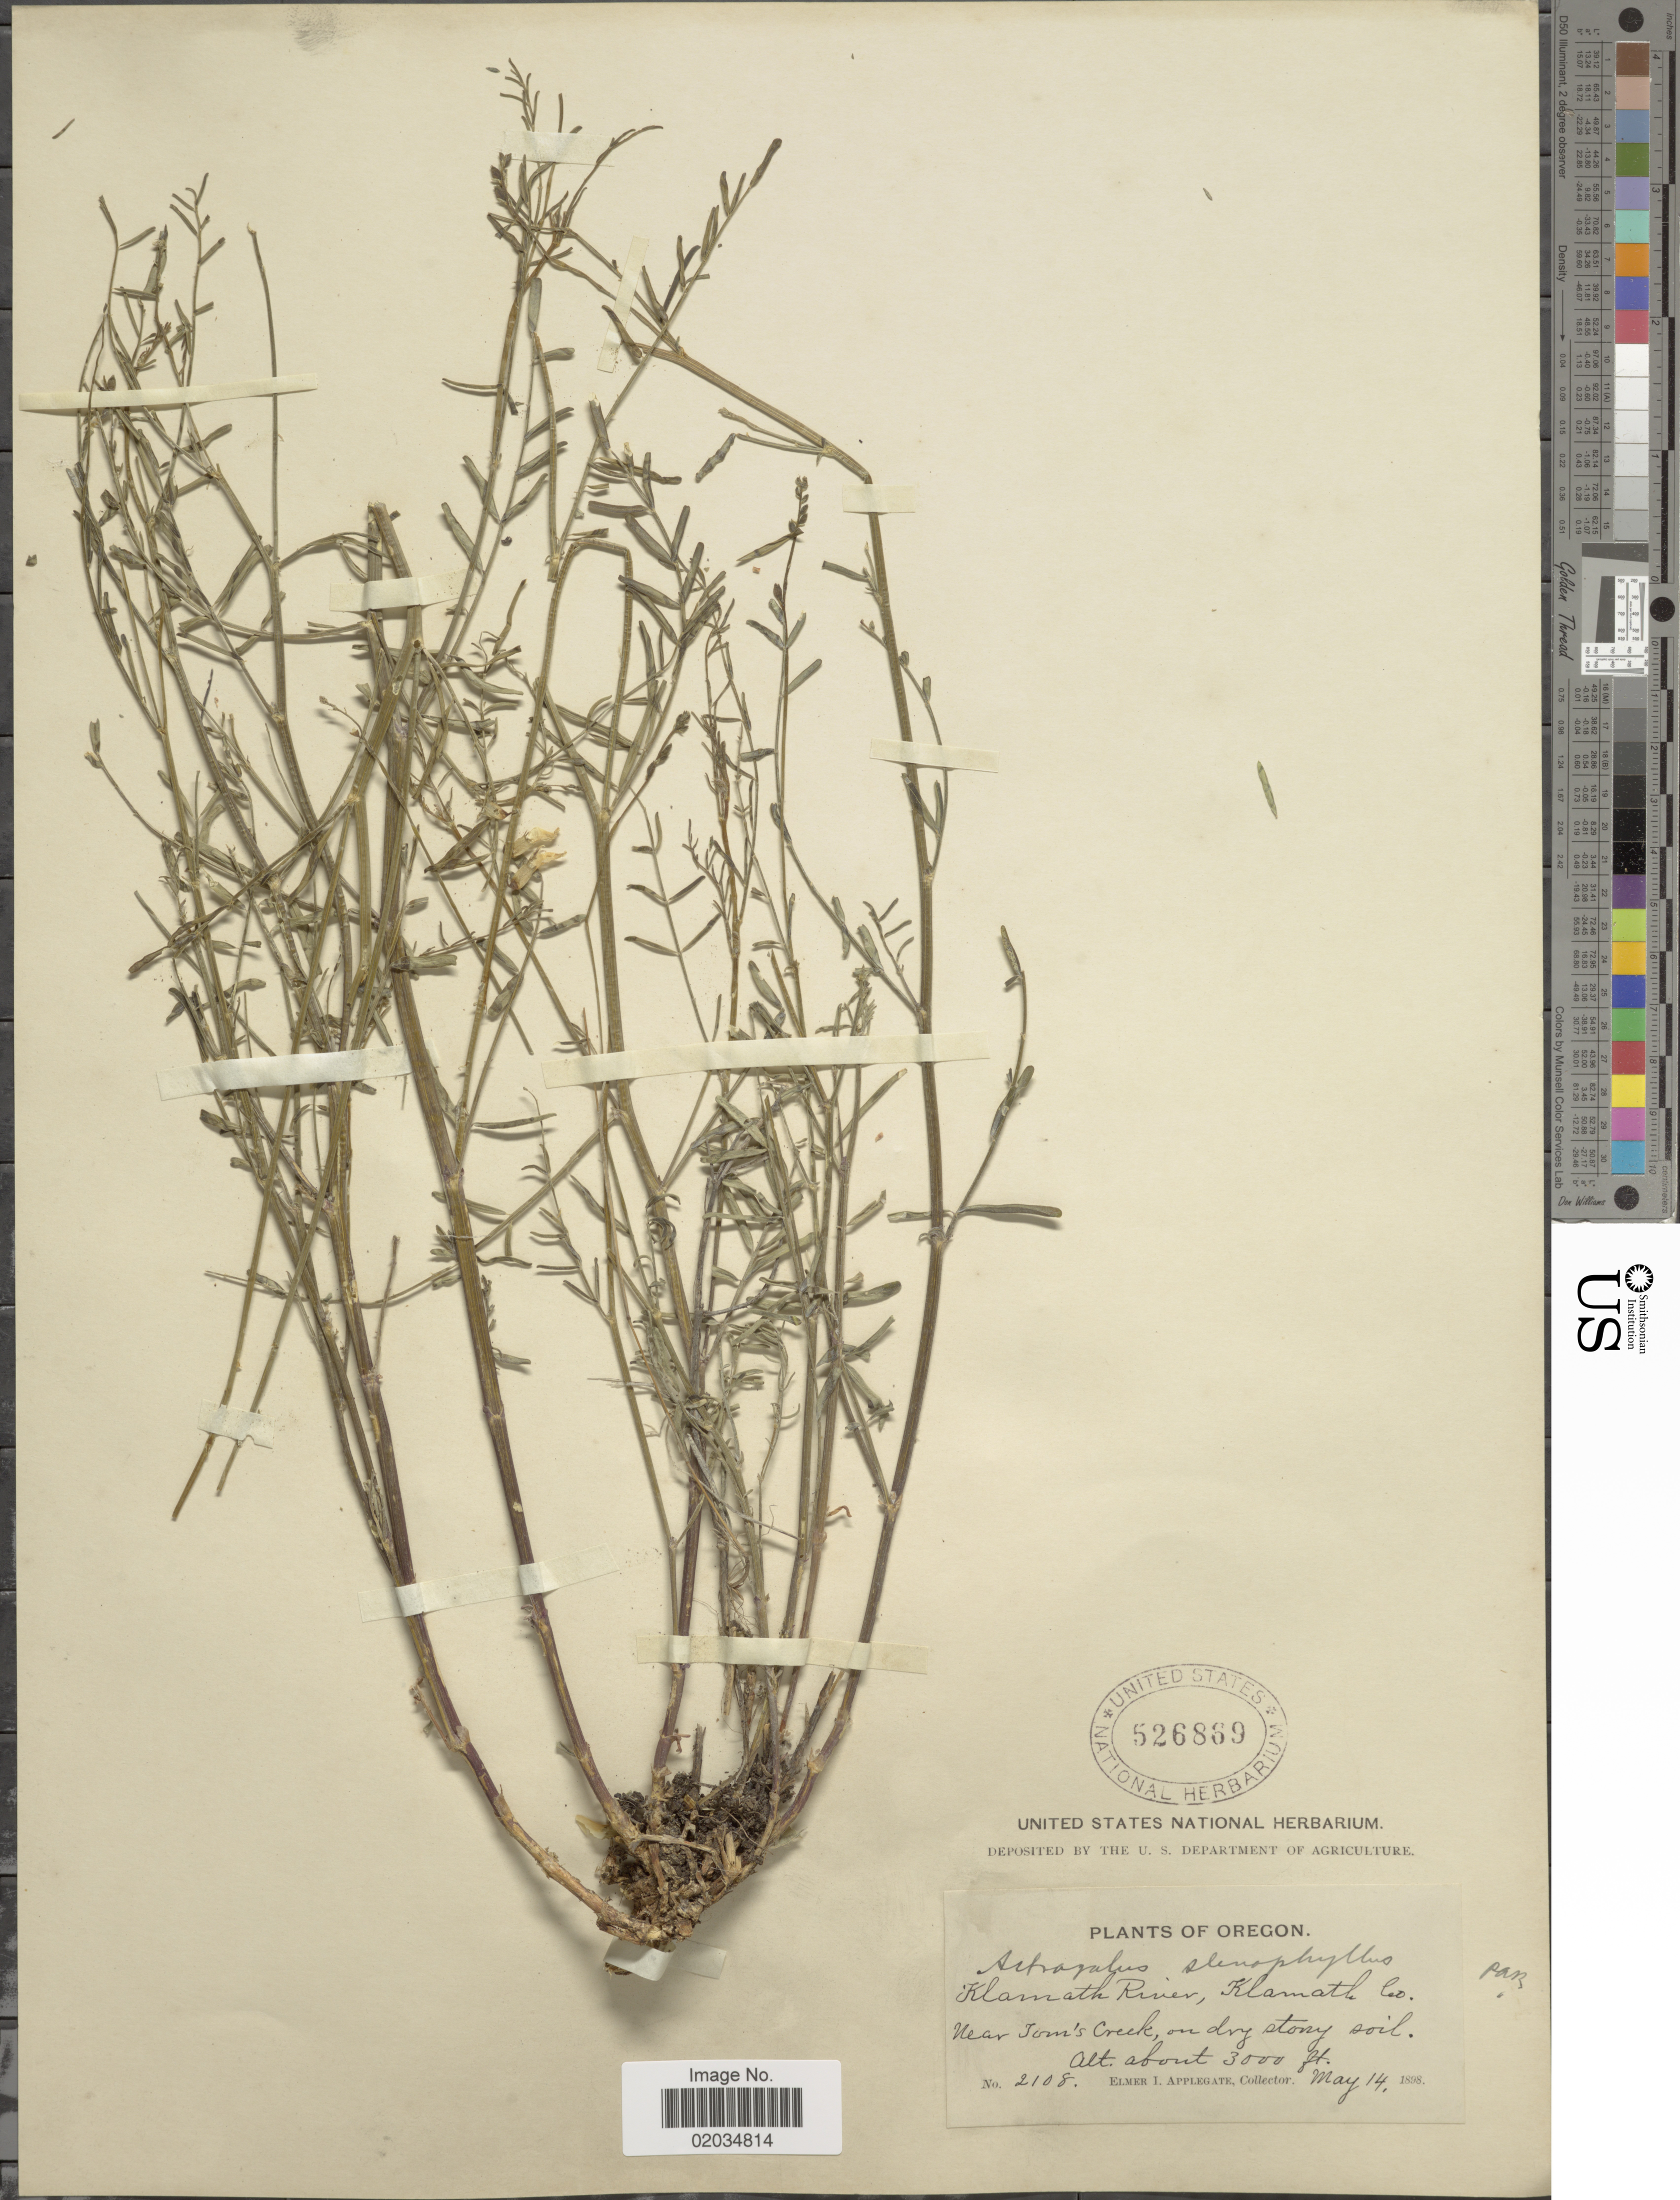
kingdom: Plantae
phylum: Tracheophyta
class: Magnoliopsida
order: Fabales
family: Fabaceae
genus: Astragalus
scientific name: Astragalus stenophyllus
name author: Torr. & A. Gray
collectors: E. I. Applegate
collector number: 2108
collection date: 1898-05-14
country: United States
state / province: Oregon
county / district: Klamath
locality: Klamath River, Klamath Co. Near Tom's Creek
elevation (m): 914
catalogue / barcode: US 526869